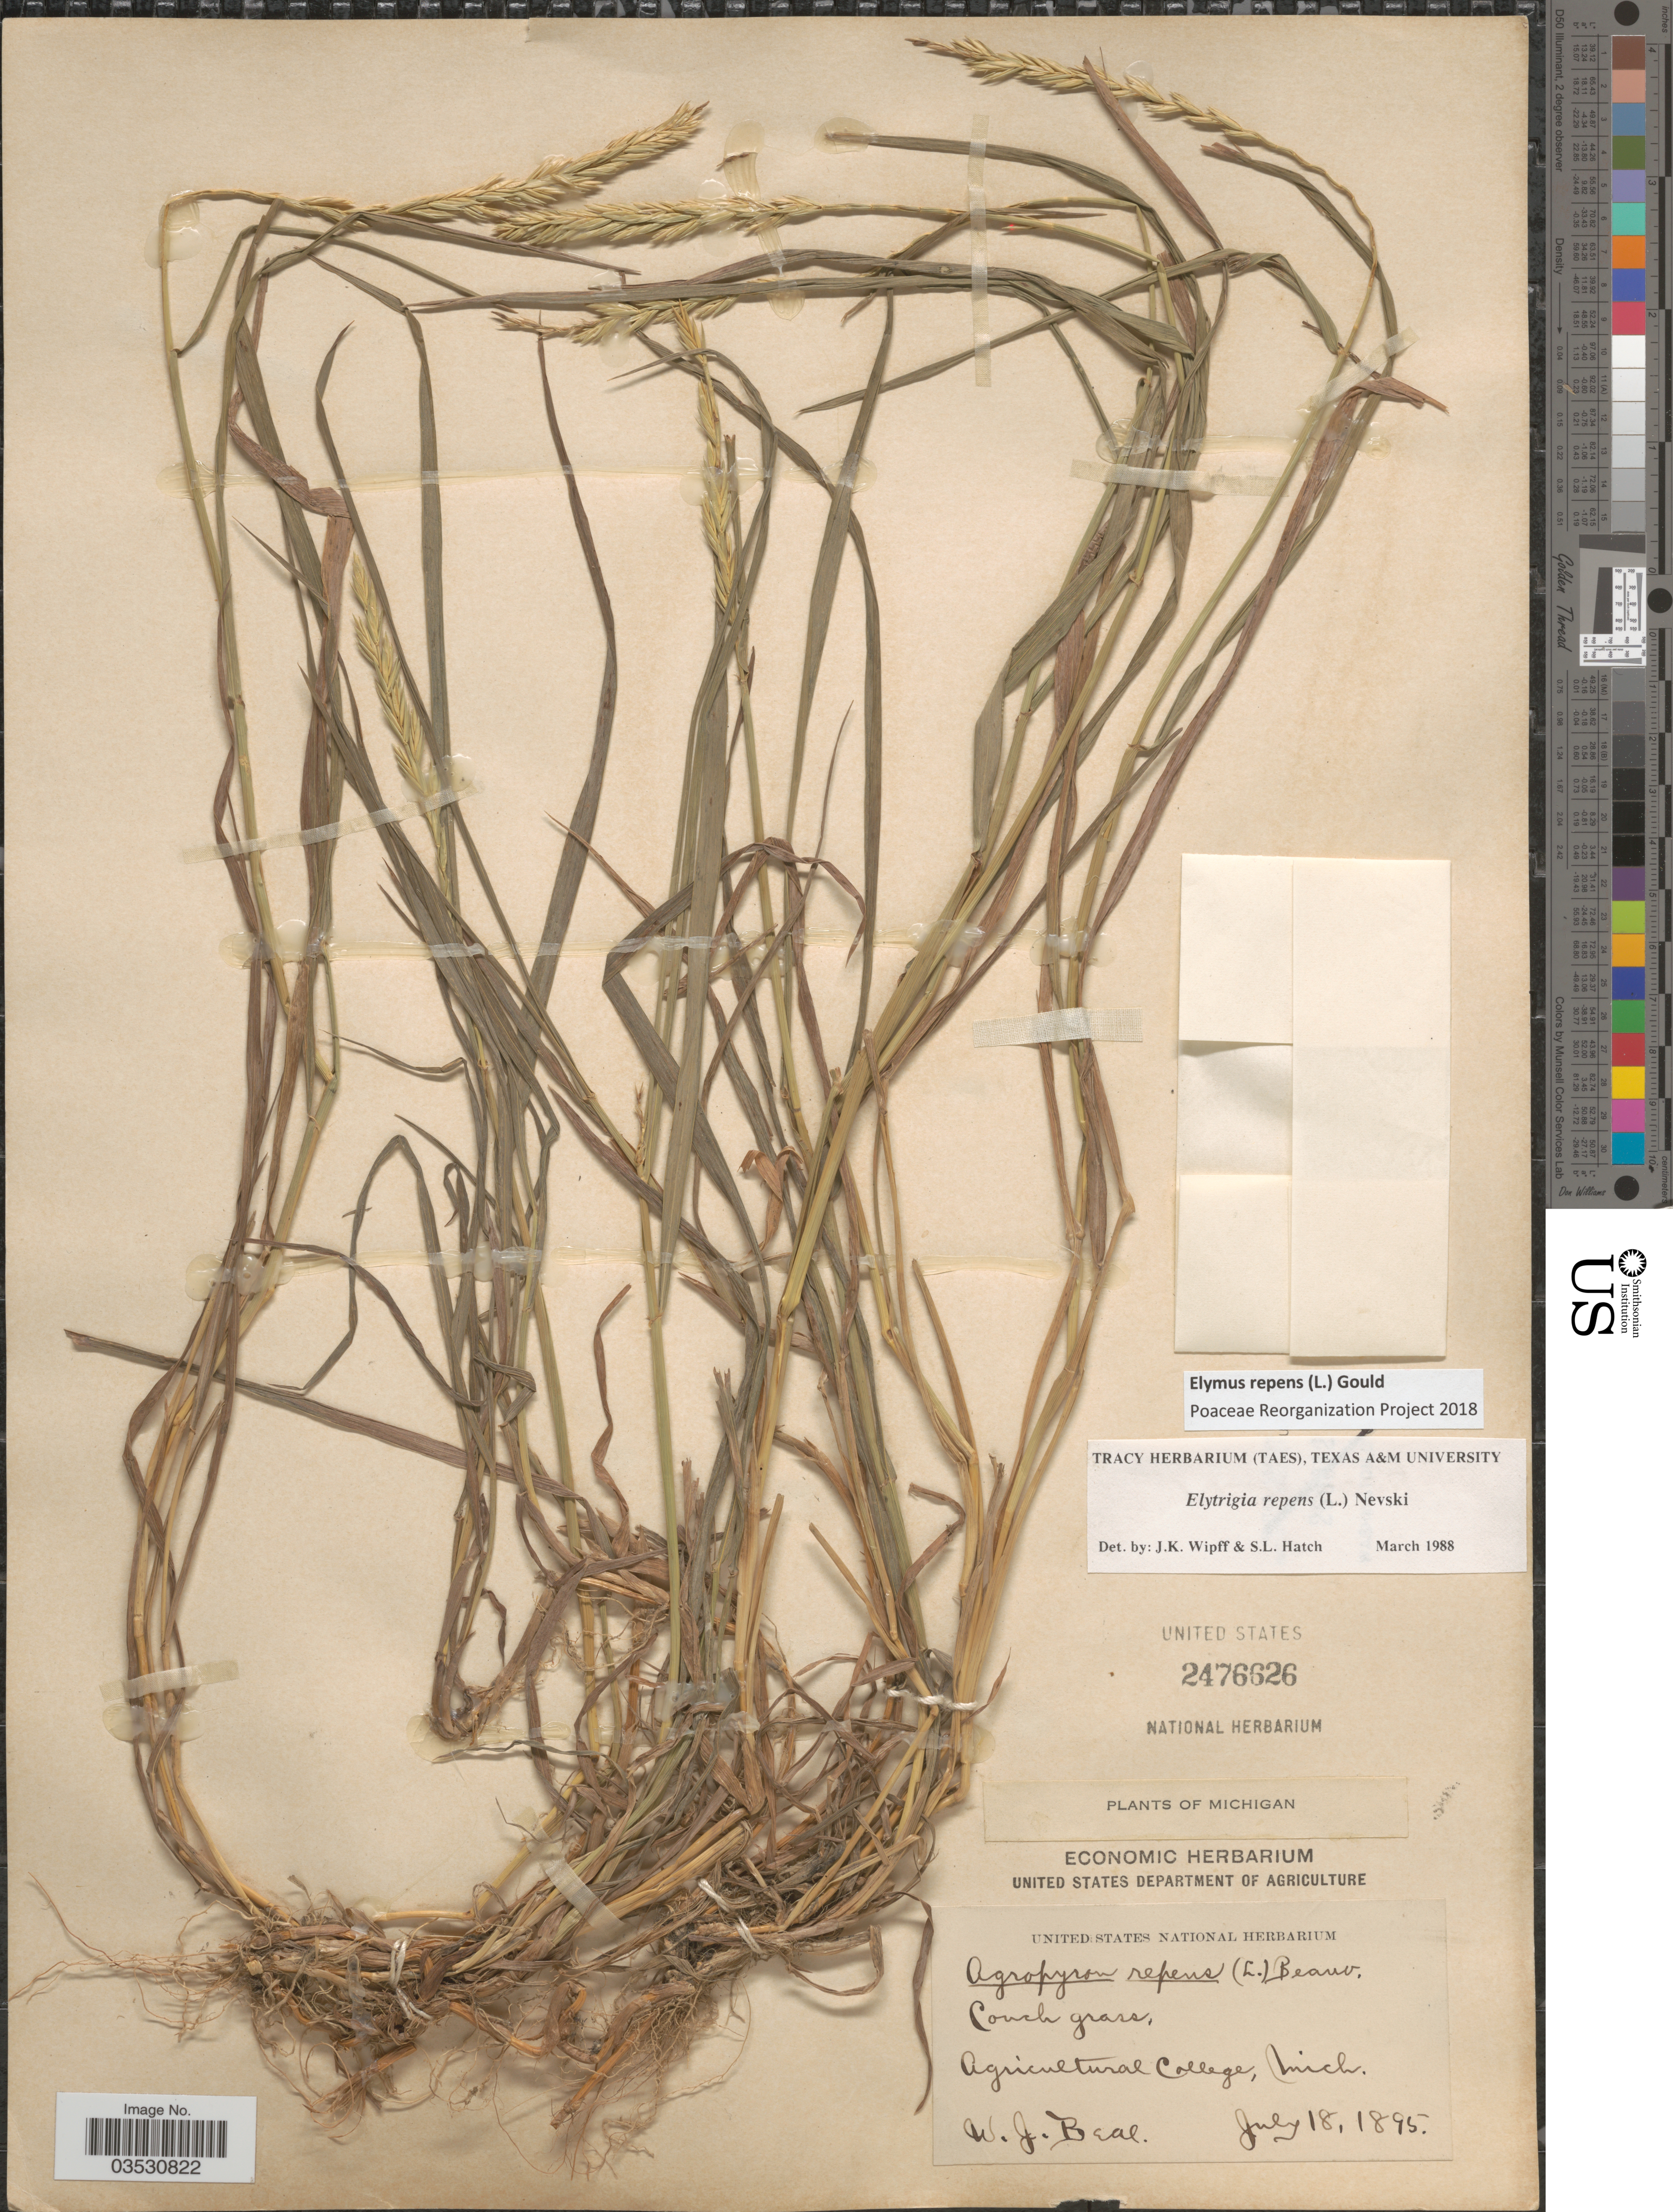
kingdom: Plantae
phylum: Tracheophyta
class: Liliopsida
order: Poales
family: Poaceae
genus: Elymus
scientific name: Elymus repens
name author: (L.) Gould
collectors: W. J. Beal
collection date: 1895-07-18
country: United States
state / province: Michigan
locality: Agricultural College.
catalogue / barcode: US 2476626